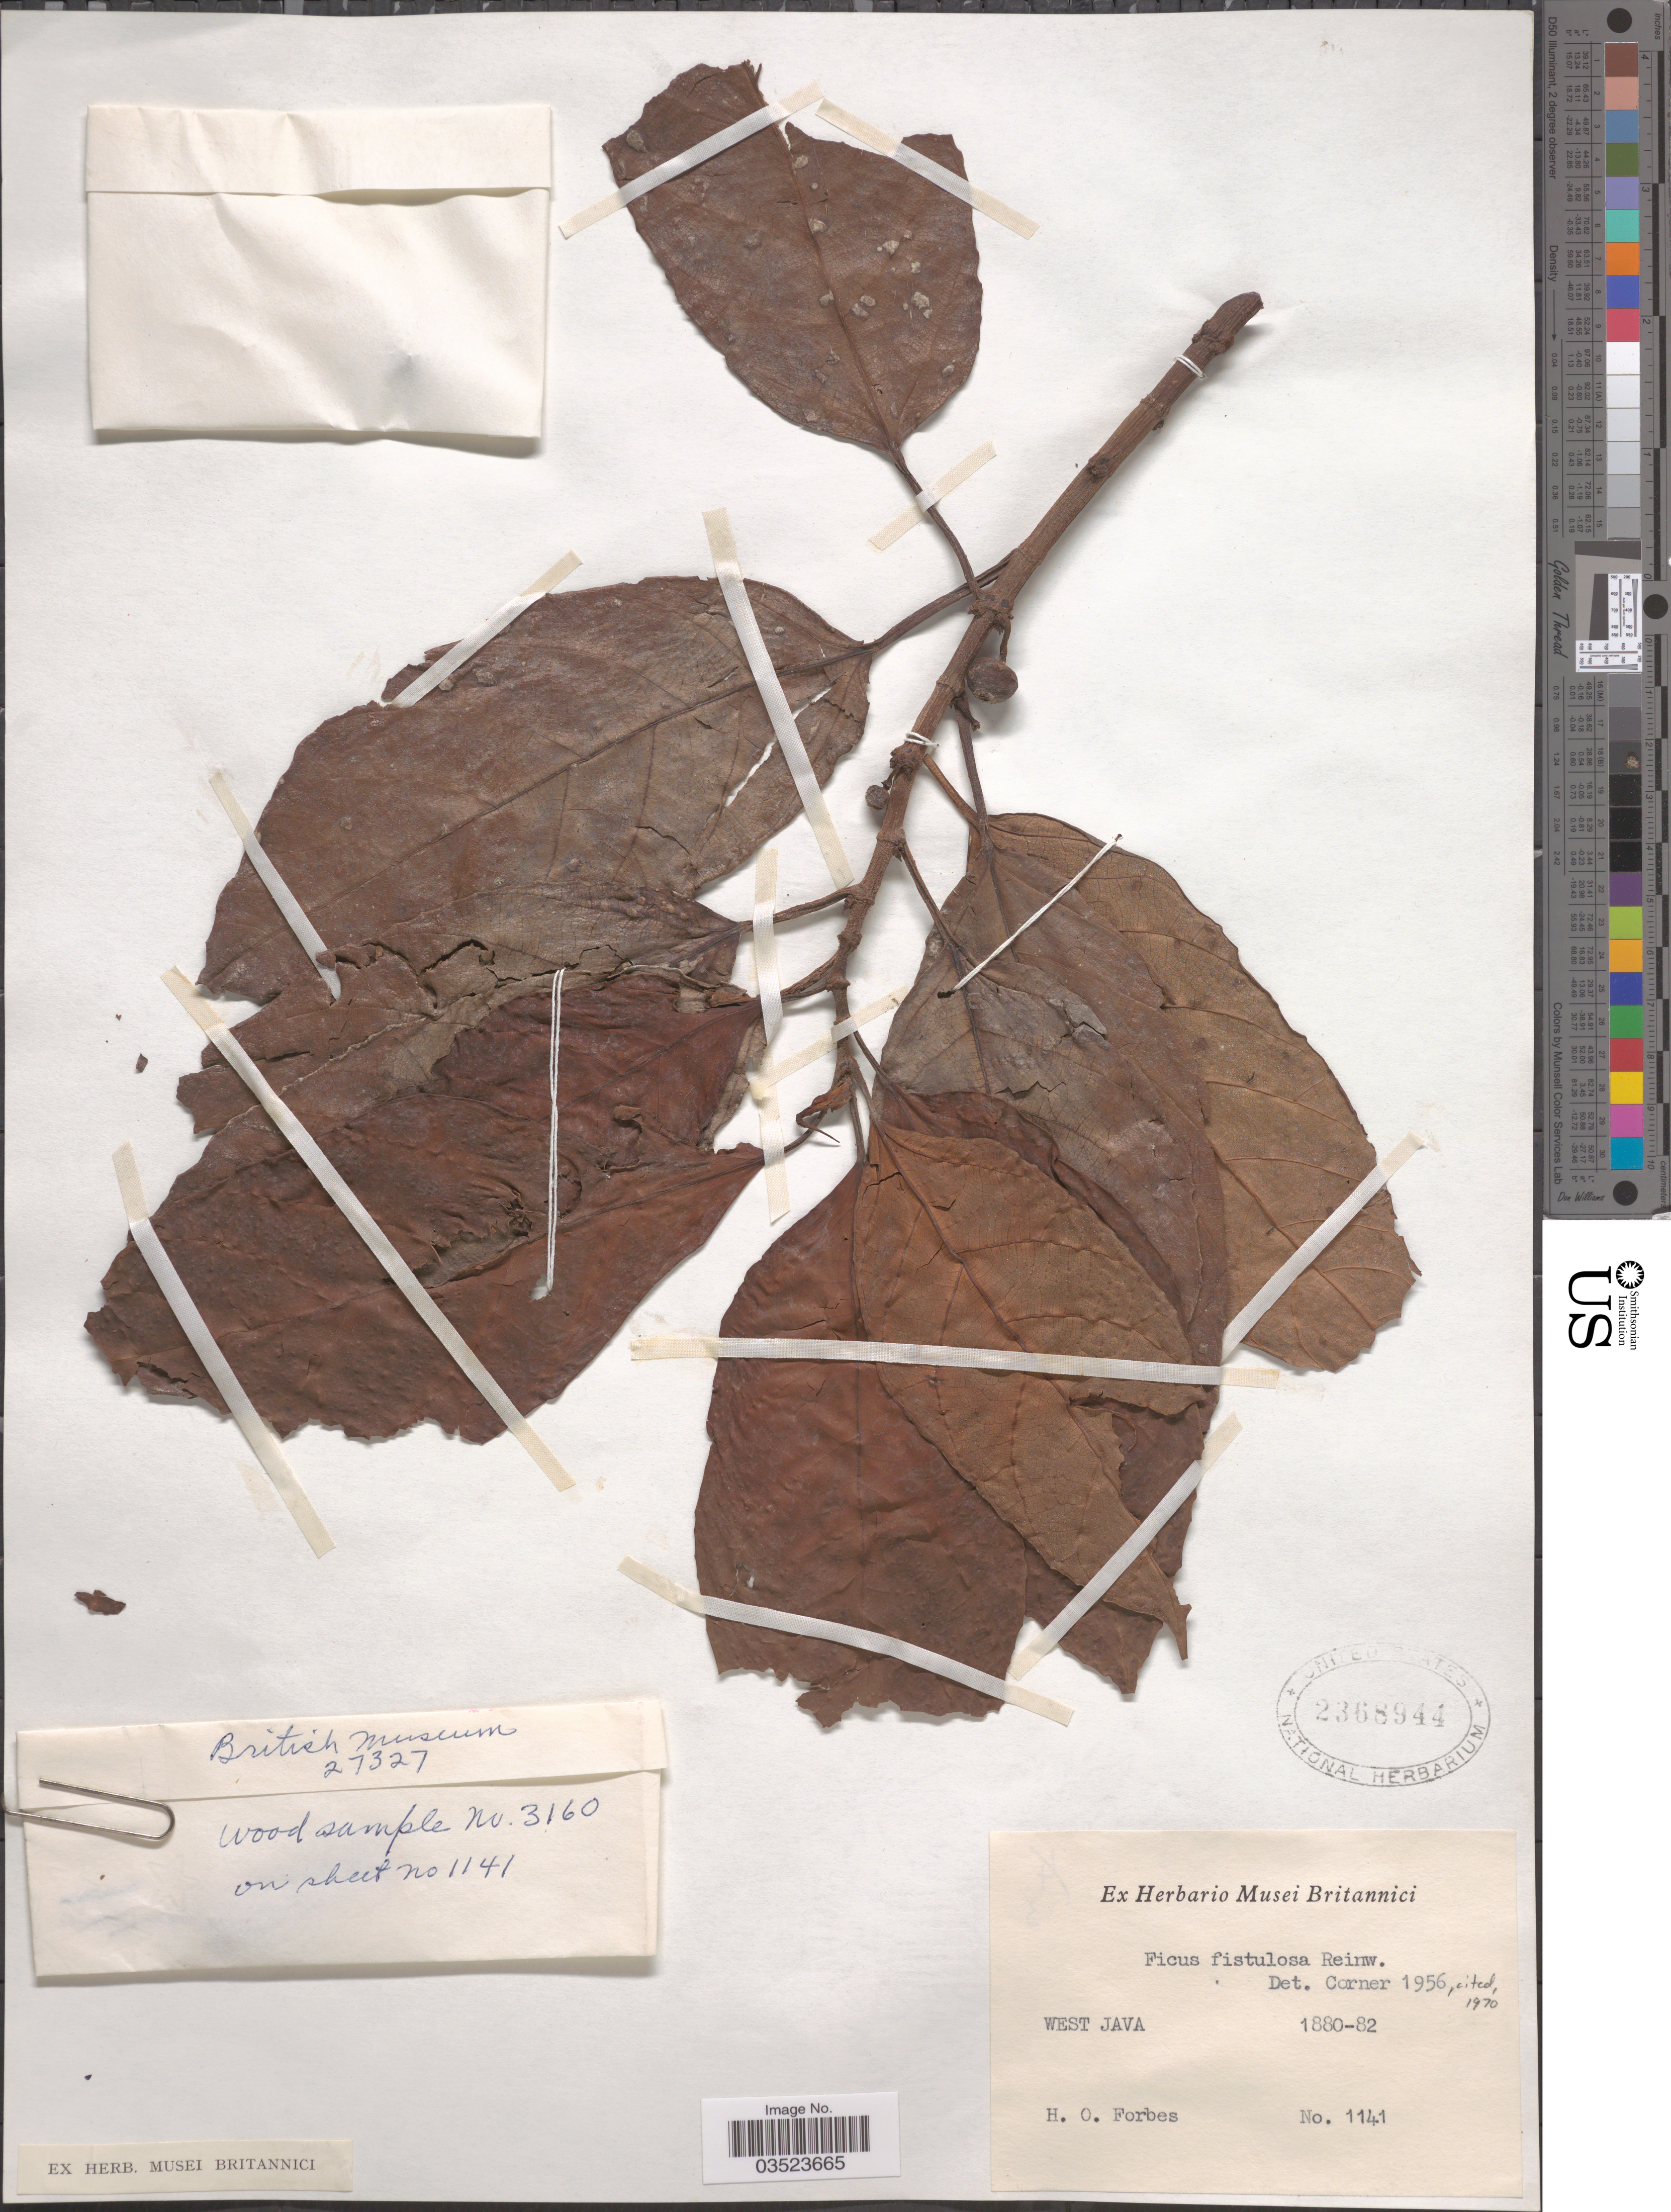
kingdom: Plantae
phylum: Tracheophyta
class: Magnoliopsida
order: Rosales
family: Moraceae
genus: Ficus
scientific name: Ficus fistulosa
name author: Reinw. ex Blume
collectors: H. O. Forbes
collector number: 1141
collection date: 1880/1882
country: Indonesia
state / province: Java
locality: West Java.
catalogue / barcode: US 2368944